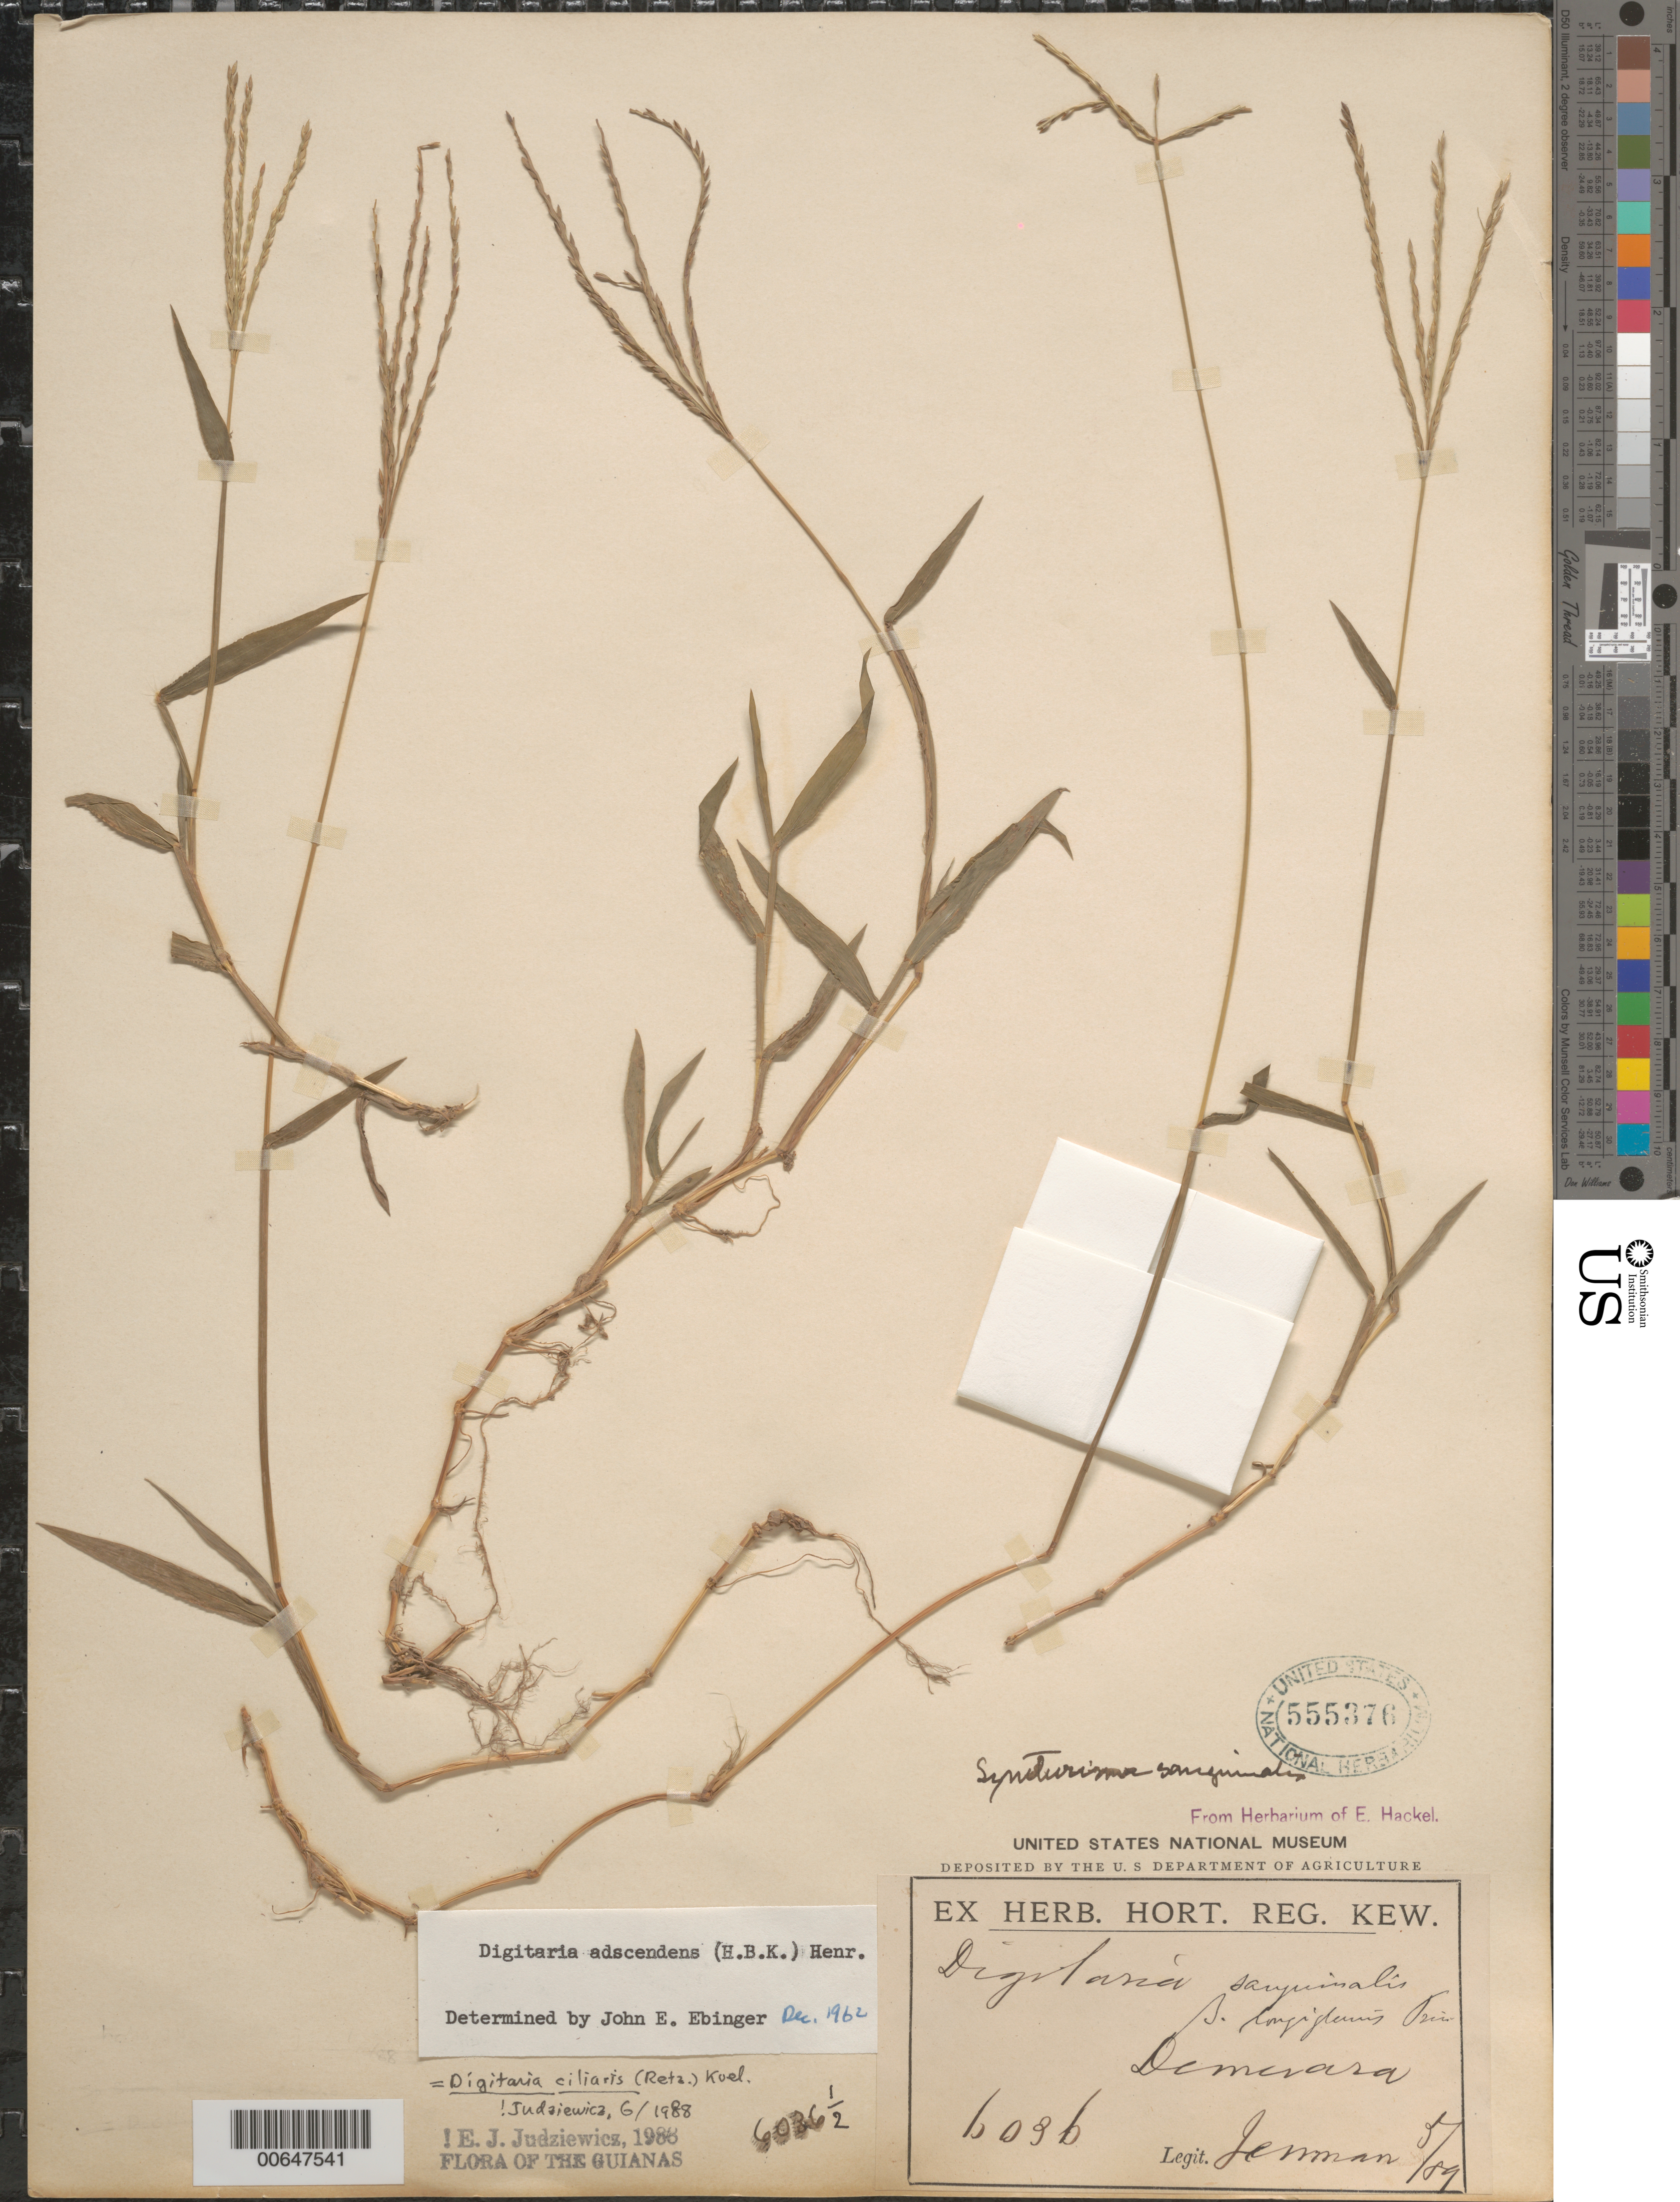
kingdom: Plantae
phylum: Tracheophyta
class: Liliopsida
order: Poales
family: Poaceae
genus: Digitaria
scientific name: Digitaria ciliaris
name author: (Retz.) Koeler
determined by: Judziewicz, E. J.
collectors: G. S. Jenman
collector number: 6036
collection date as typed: May 1889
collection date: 1889-05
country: Guyana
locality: Demerara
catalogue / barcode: US 555376